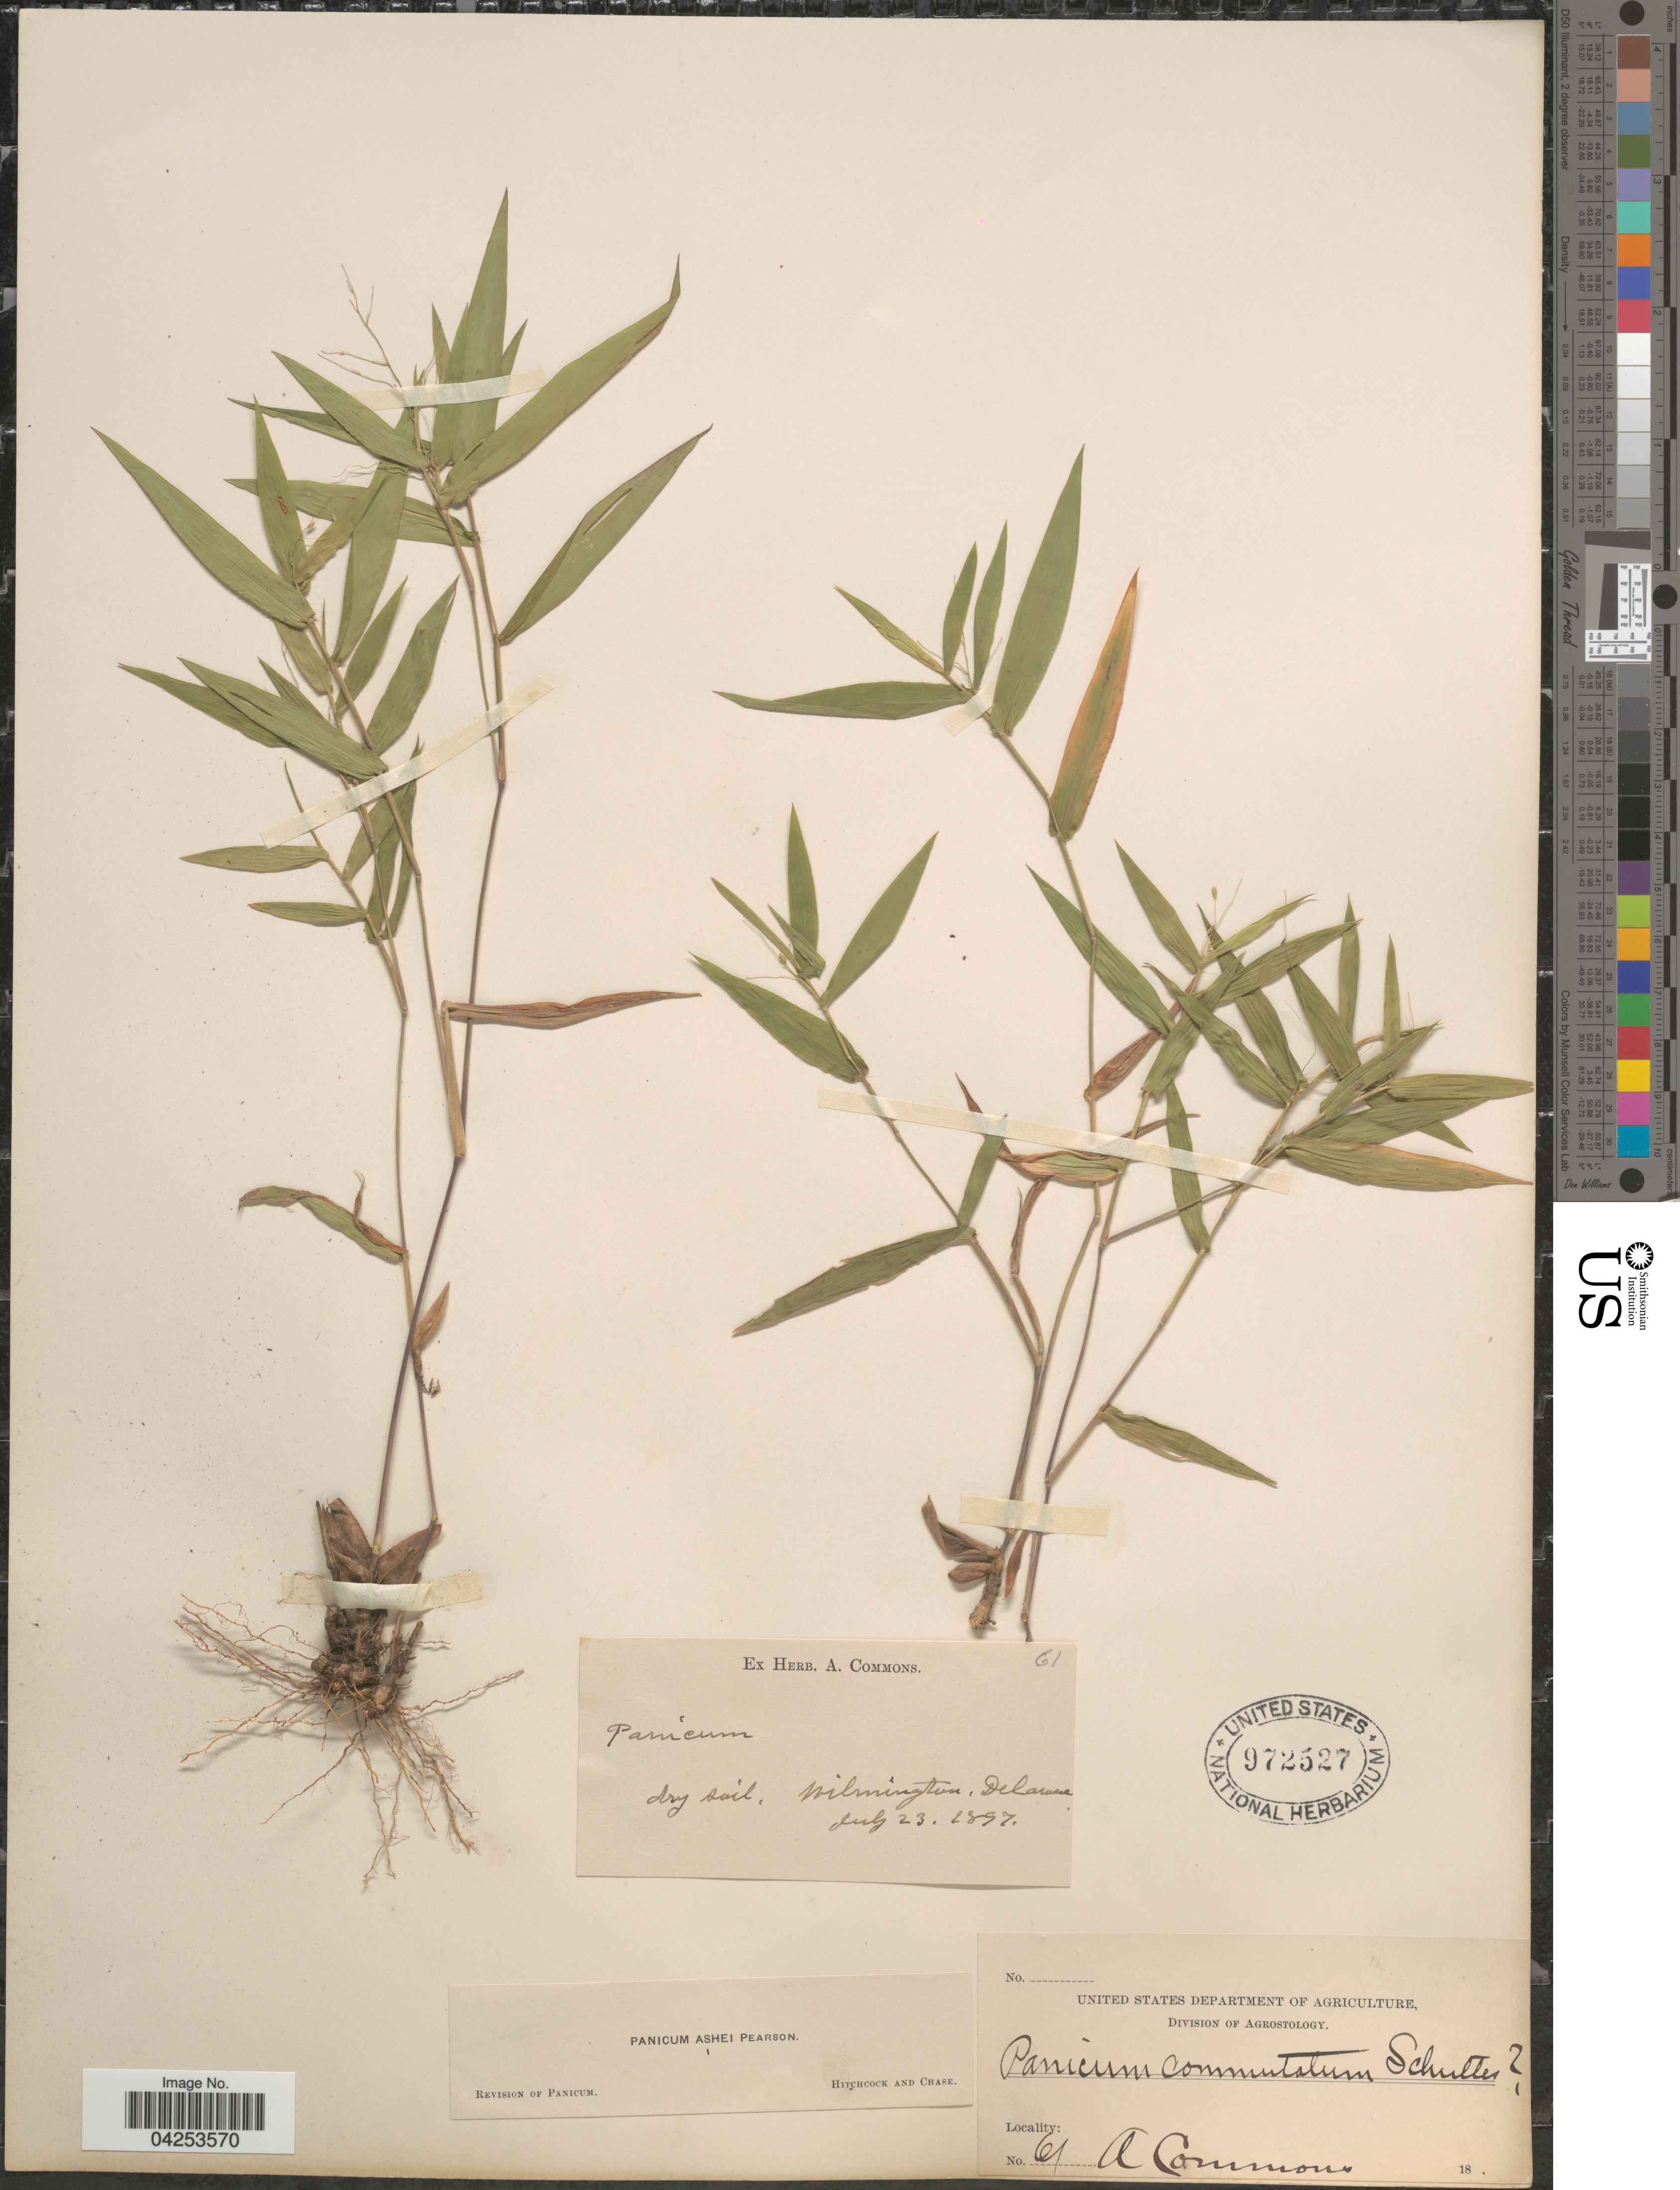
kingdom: Plantae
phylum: Tracheophyta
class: Liliopsida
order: Poales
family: Poaceae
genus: Dichanthelium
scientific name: Dichanthelium commutatum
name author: (Schult.) Gould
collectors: A. Commons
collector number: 61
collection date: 1897-07-23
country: United States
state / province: Delaware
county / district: New Castle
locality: Dry soil, Wilmington.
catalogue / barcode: US 972527